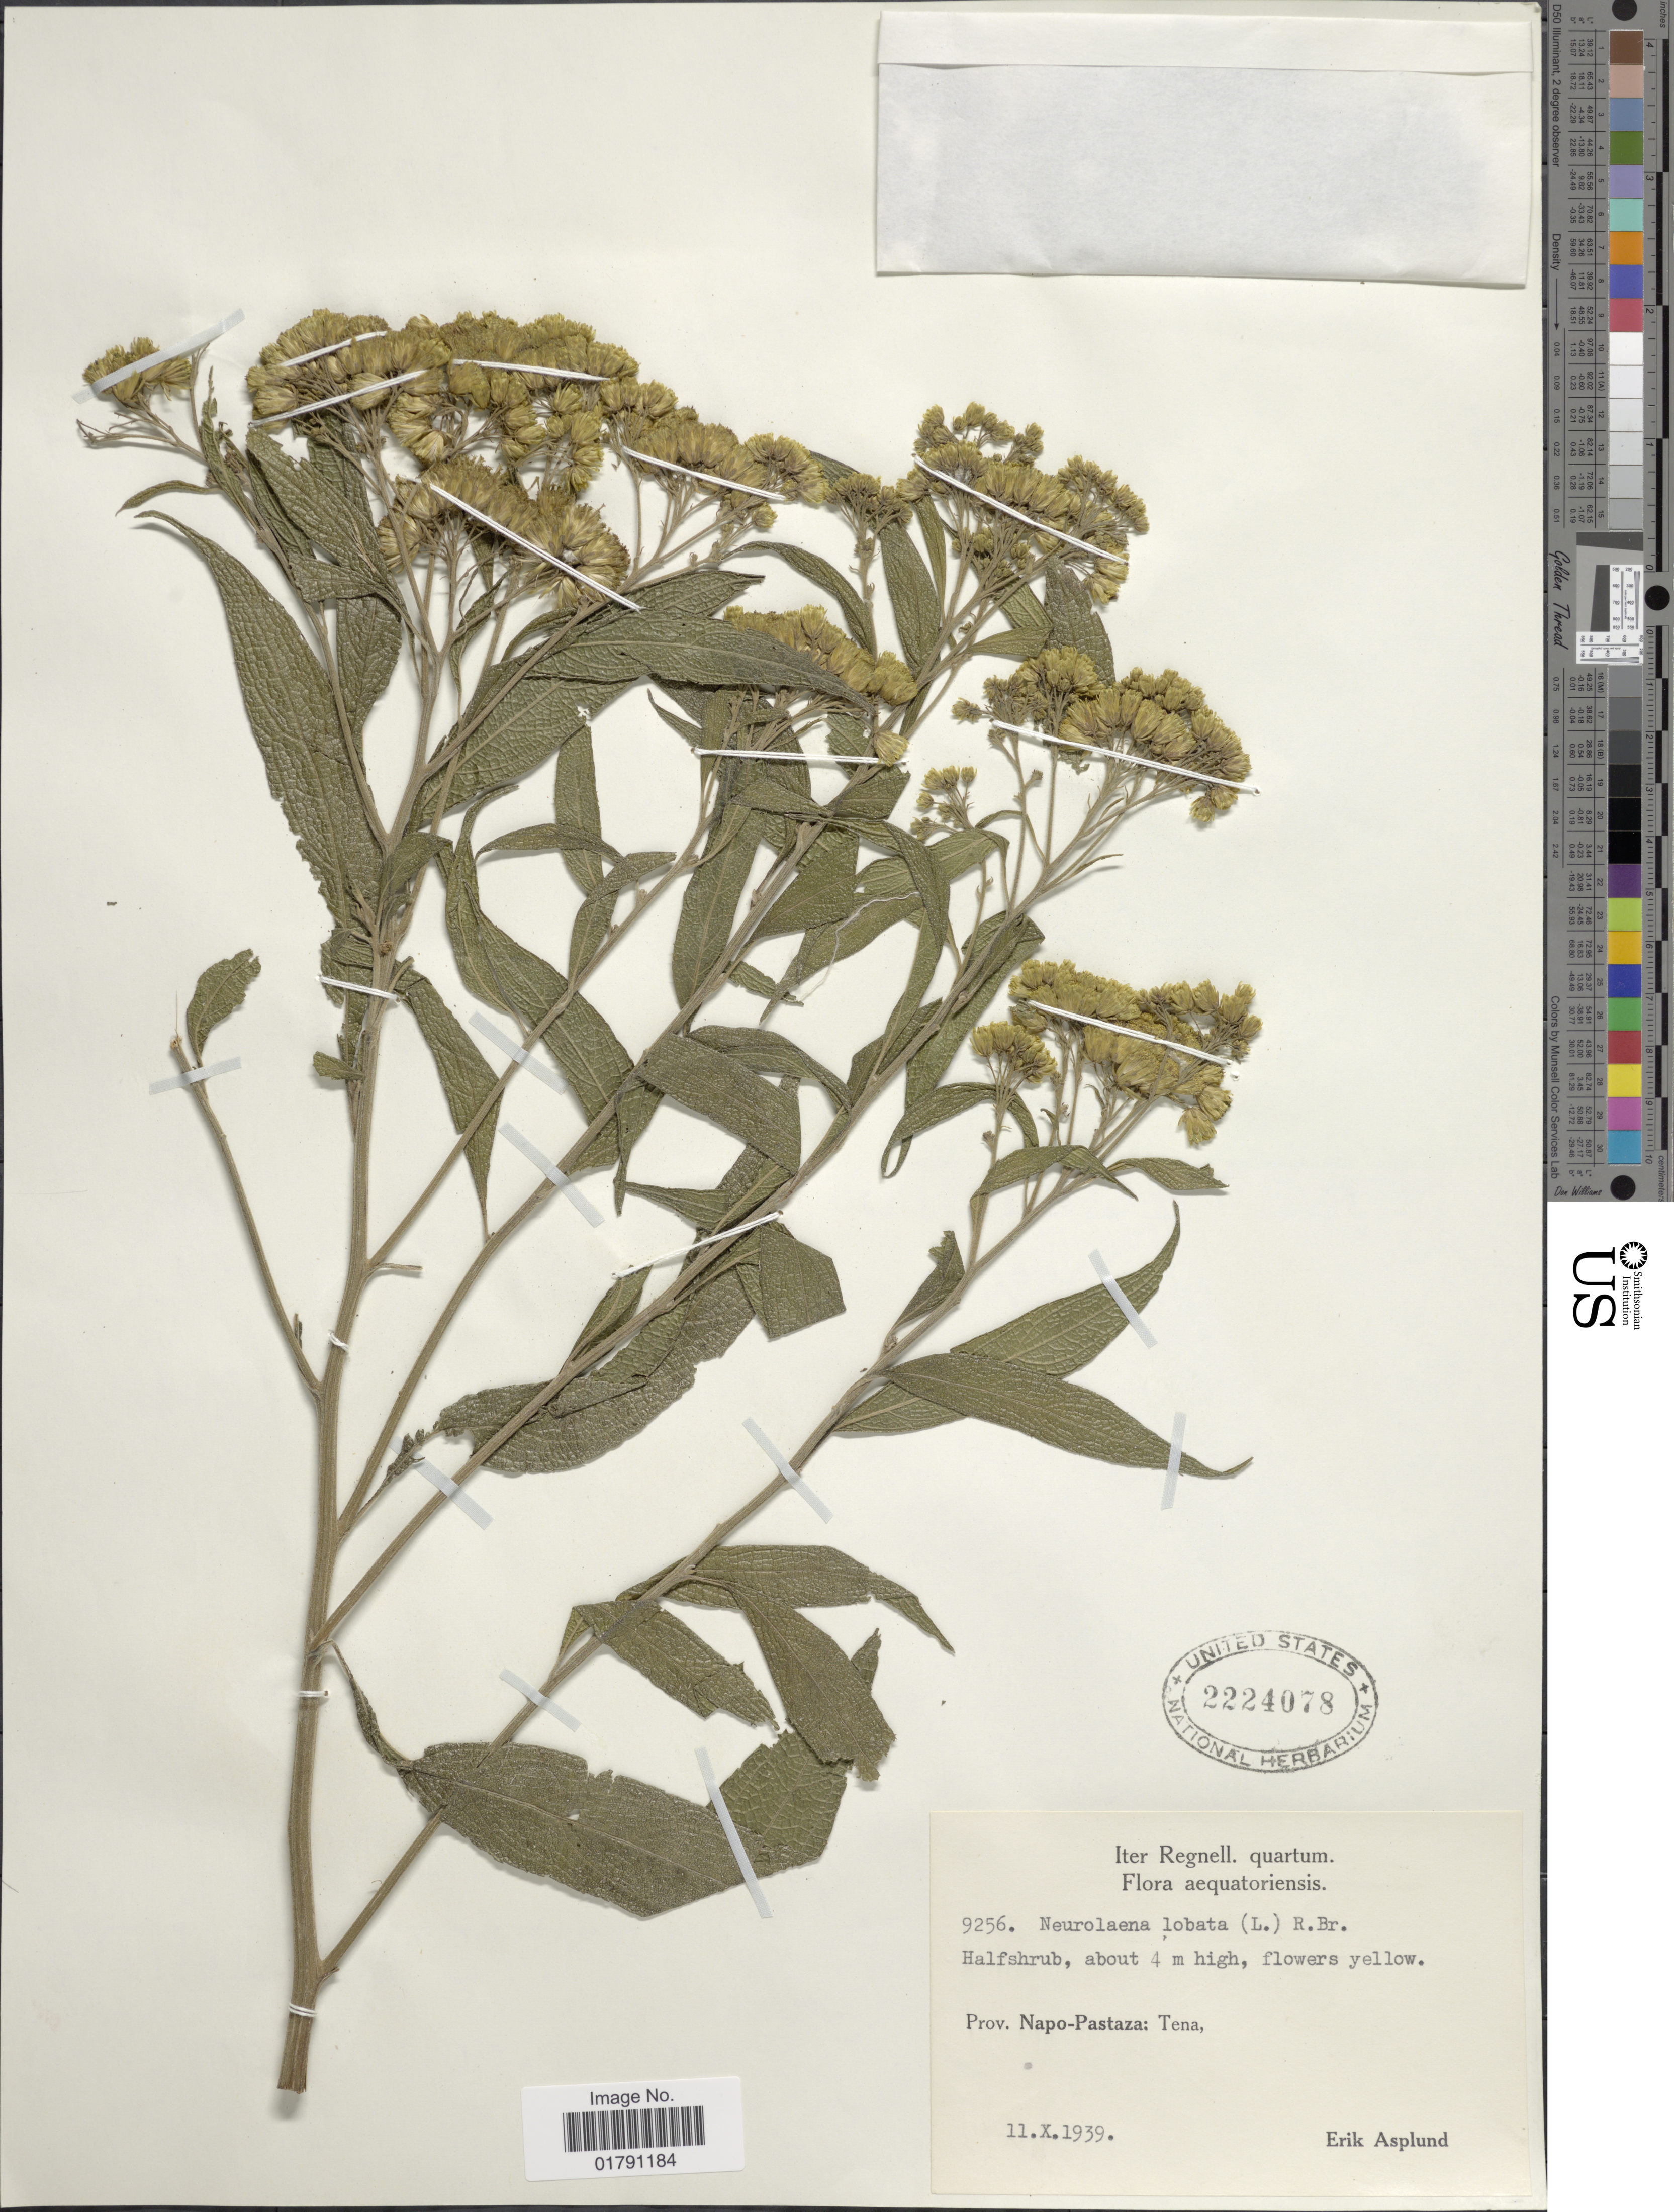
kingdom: Plantae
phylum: Tracheophyta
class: Magnoliopsida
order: Asterales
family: Asteraceae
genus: Neurolaena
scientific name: Neurolaena lobata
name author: (L.) R. Br. ex Cass.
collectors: E. Asplund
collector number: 9256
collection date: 1939-10-11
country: Ecuador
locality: Prov. Napo-Pastaza, Tena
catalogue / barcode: US 2224078